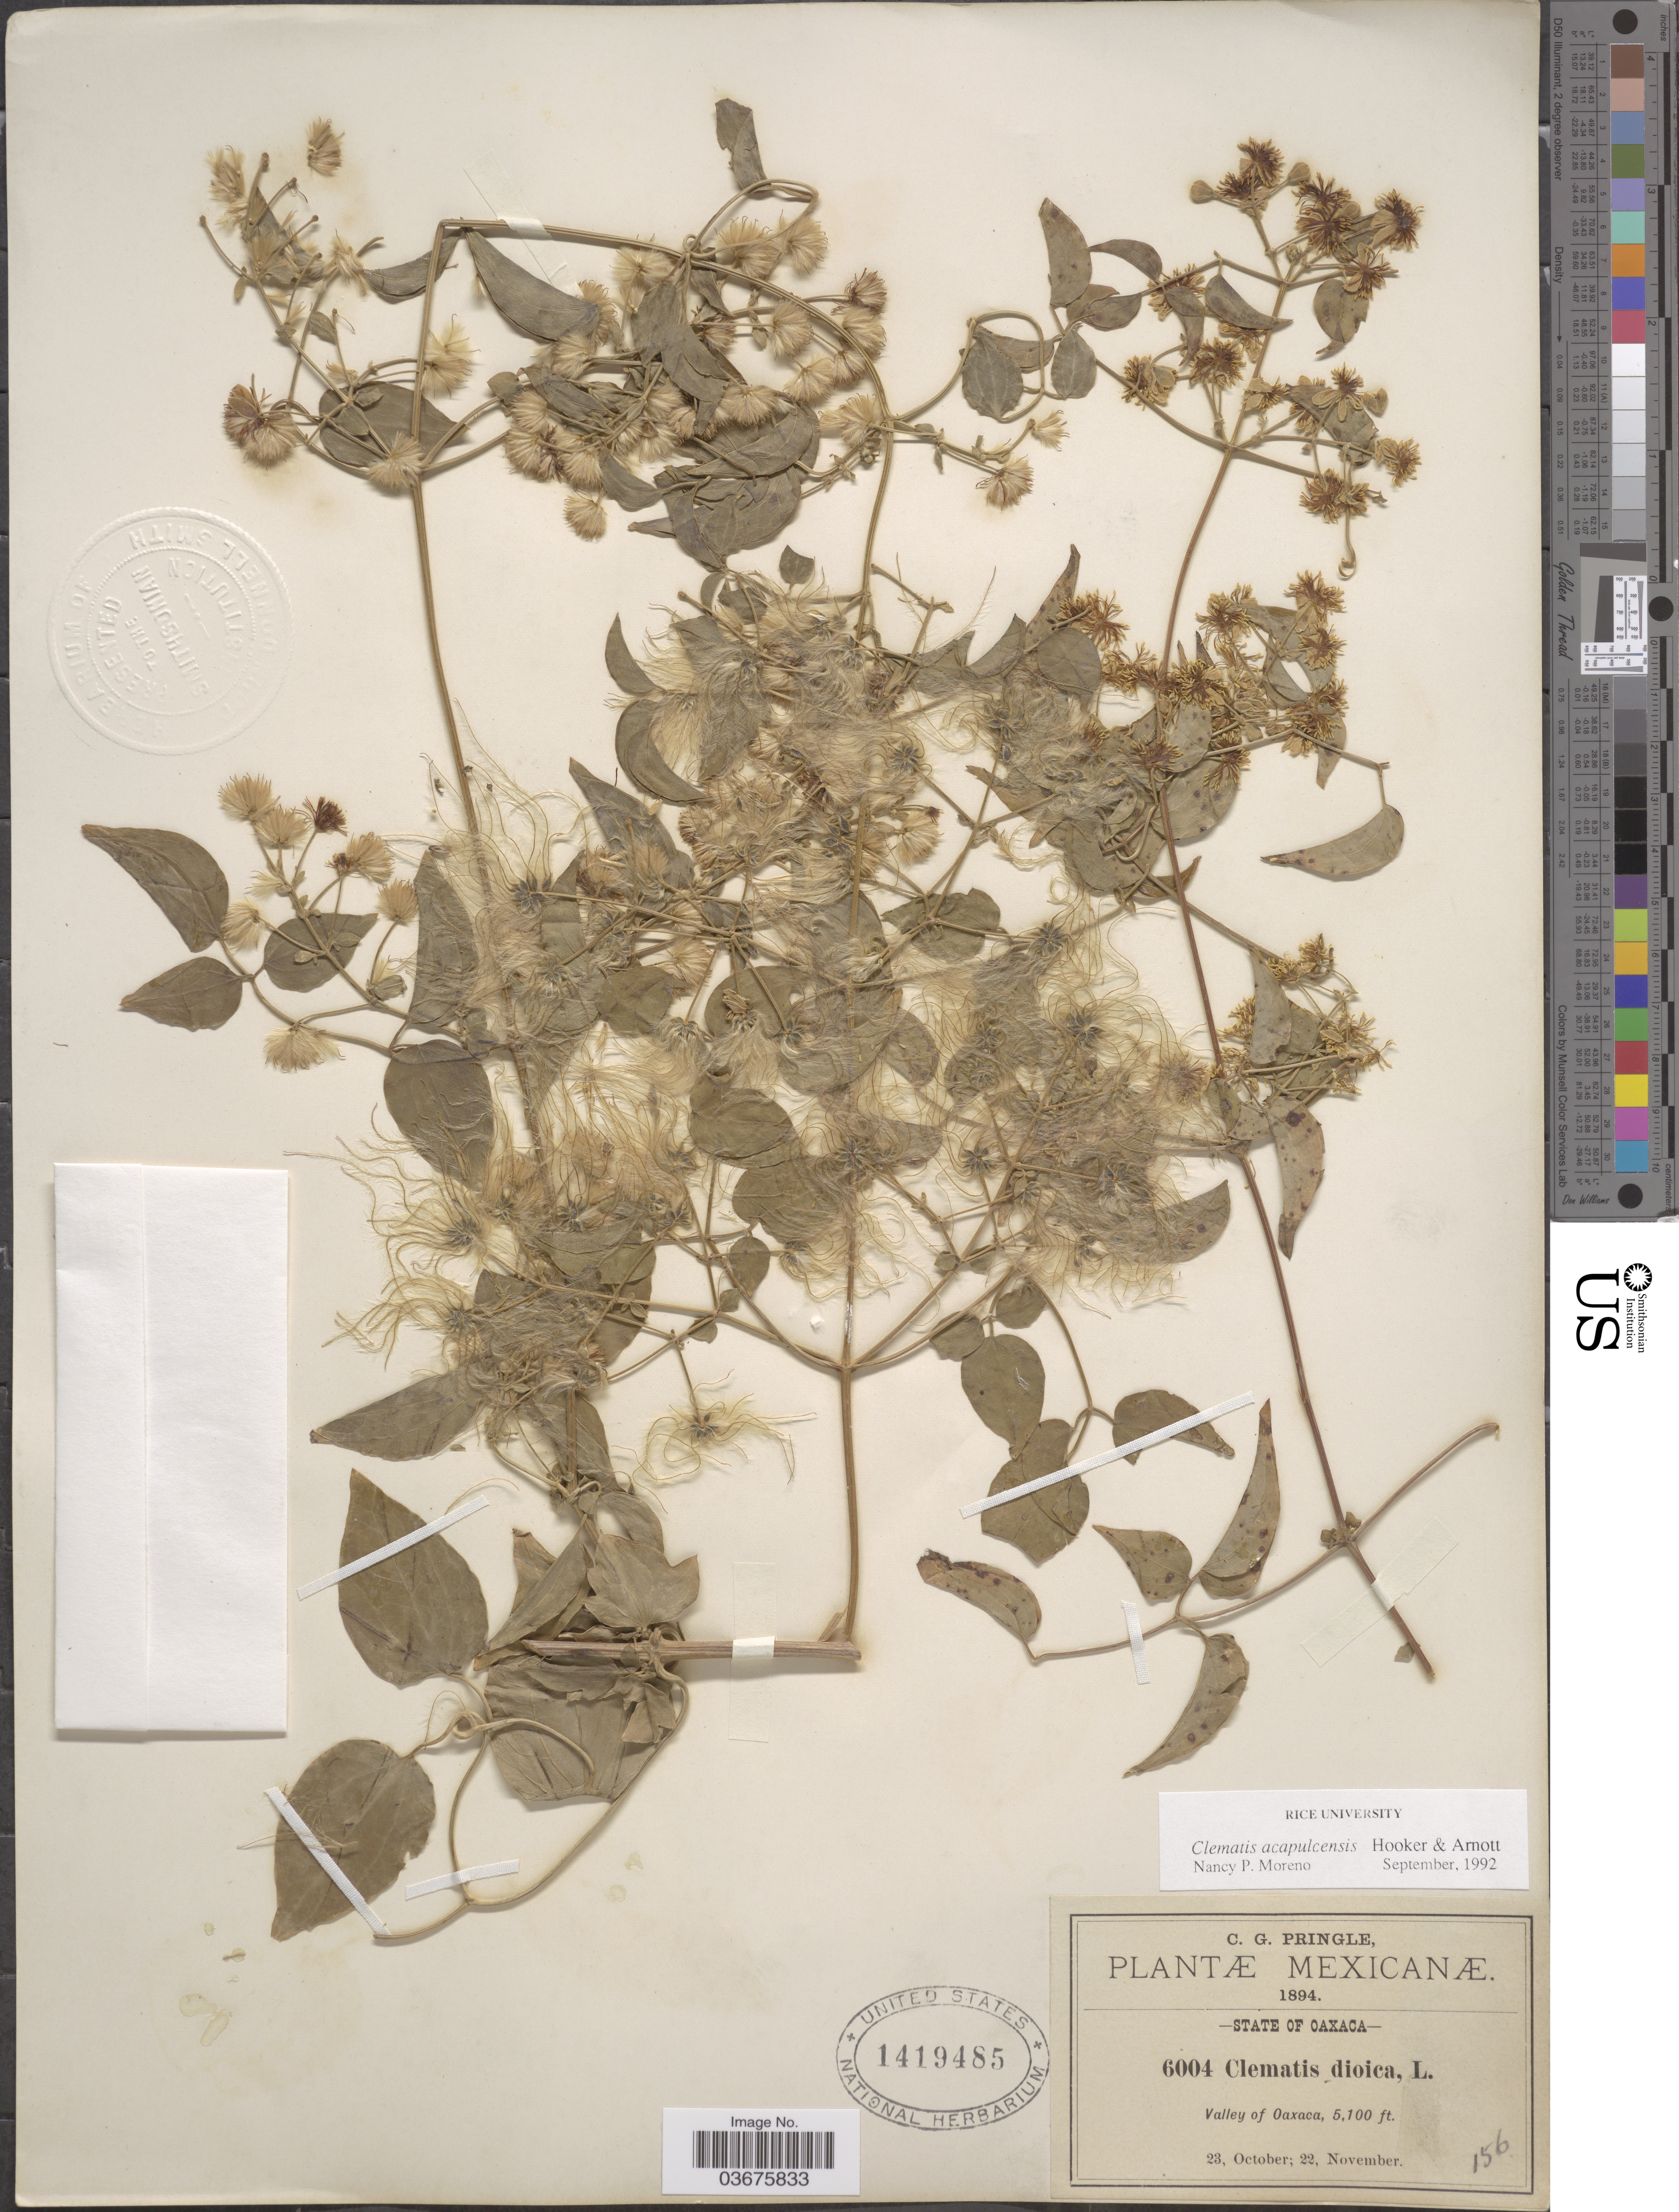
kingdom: Plantae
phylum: Tracheophyta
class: Magnoliopsida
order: Ranunculales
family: Ranunculaceae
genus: Clematis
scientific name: Clematis acapulcensis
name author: Hook. & Arn.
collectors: C. G. Pringle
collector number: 156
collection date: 1894-10-23/1894-11-22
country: Mexico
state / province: Oaxaca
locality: Valley of Oaxaca.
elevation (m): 1554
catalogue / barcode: US 1419485